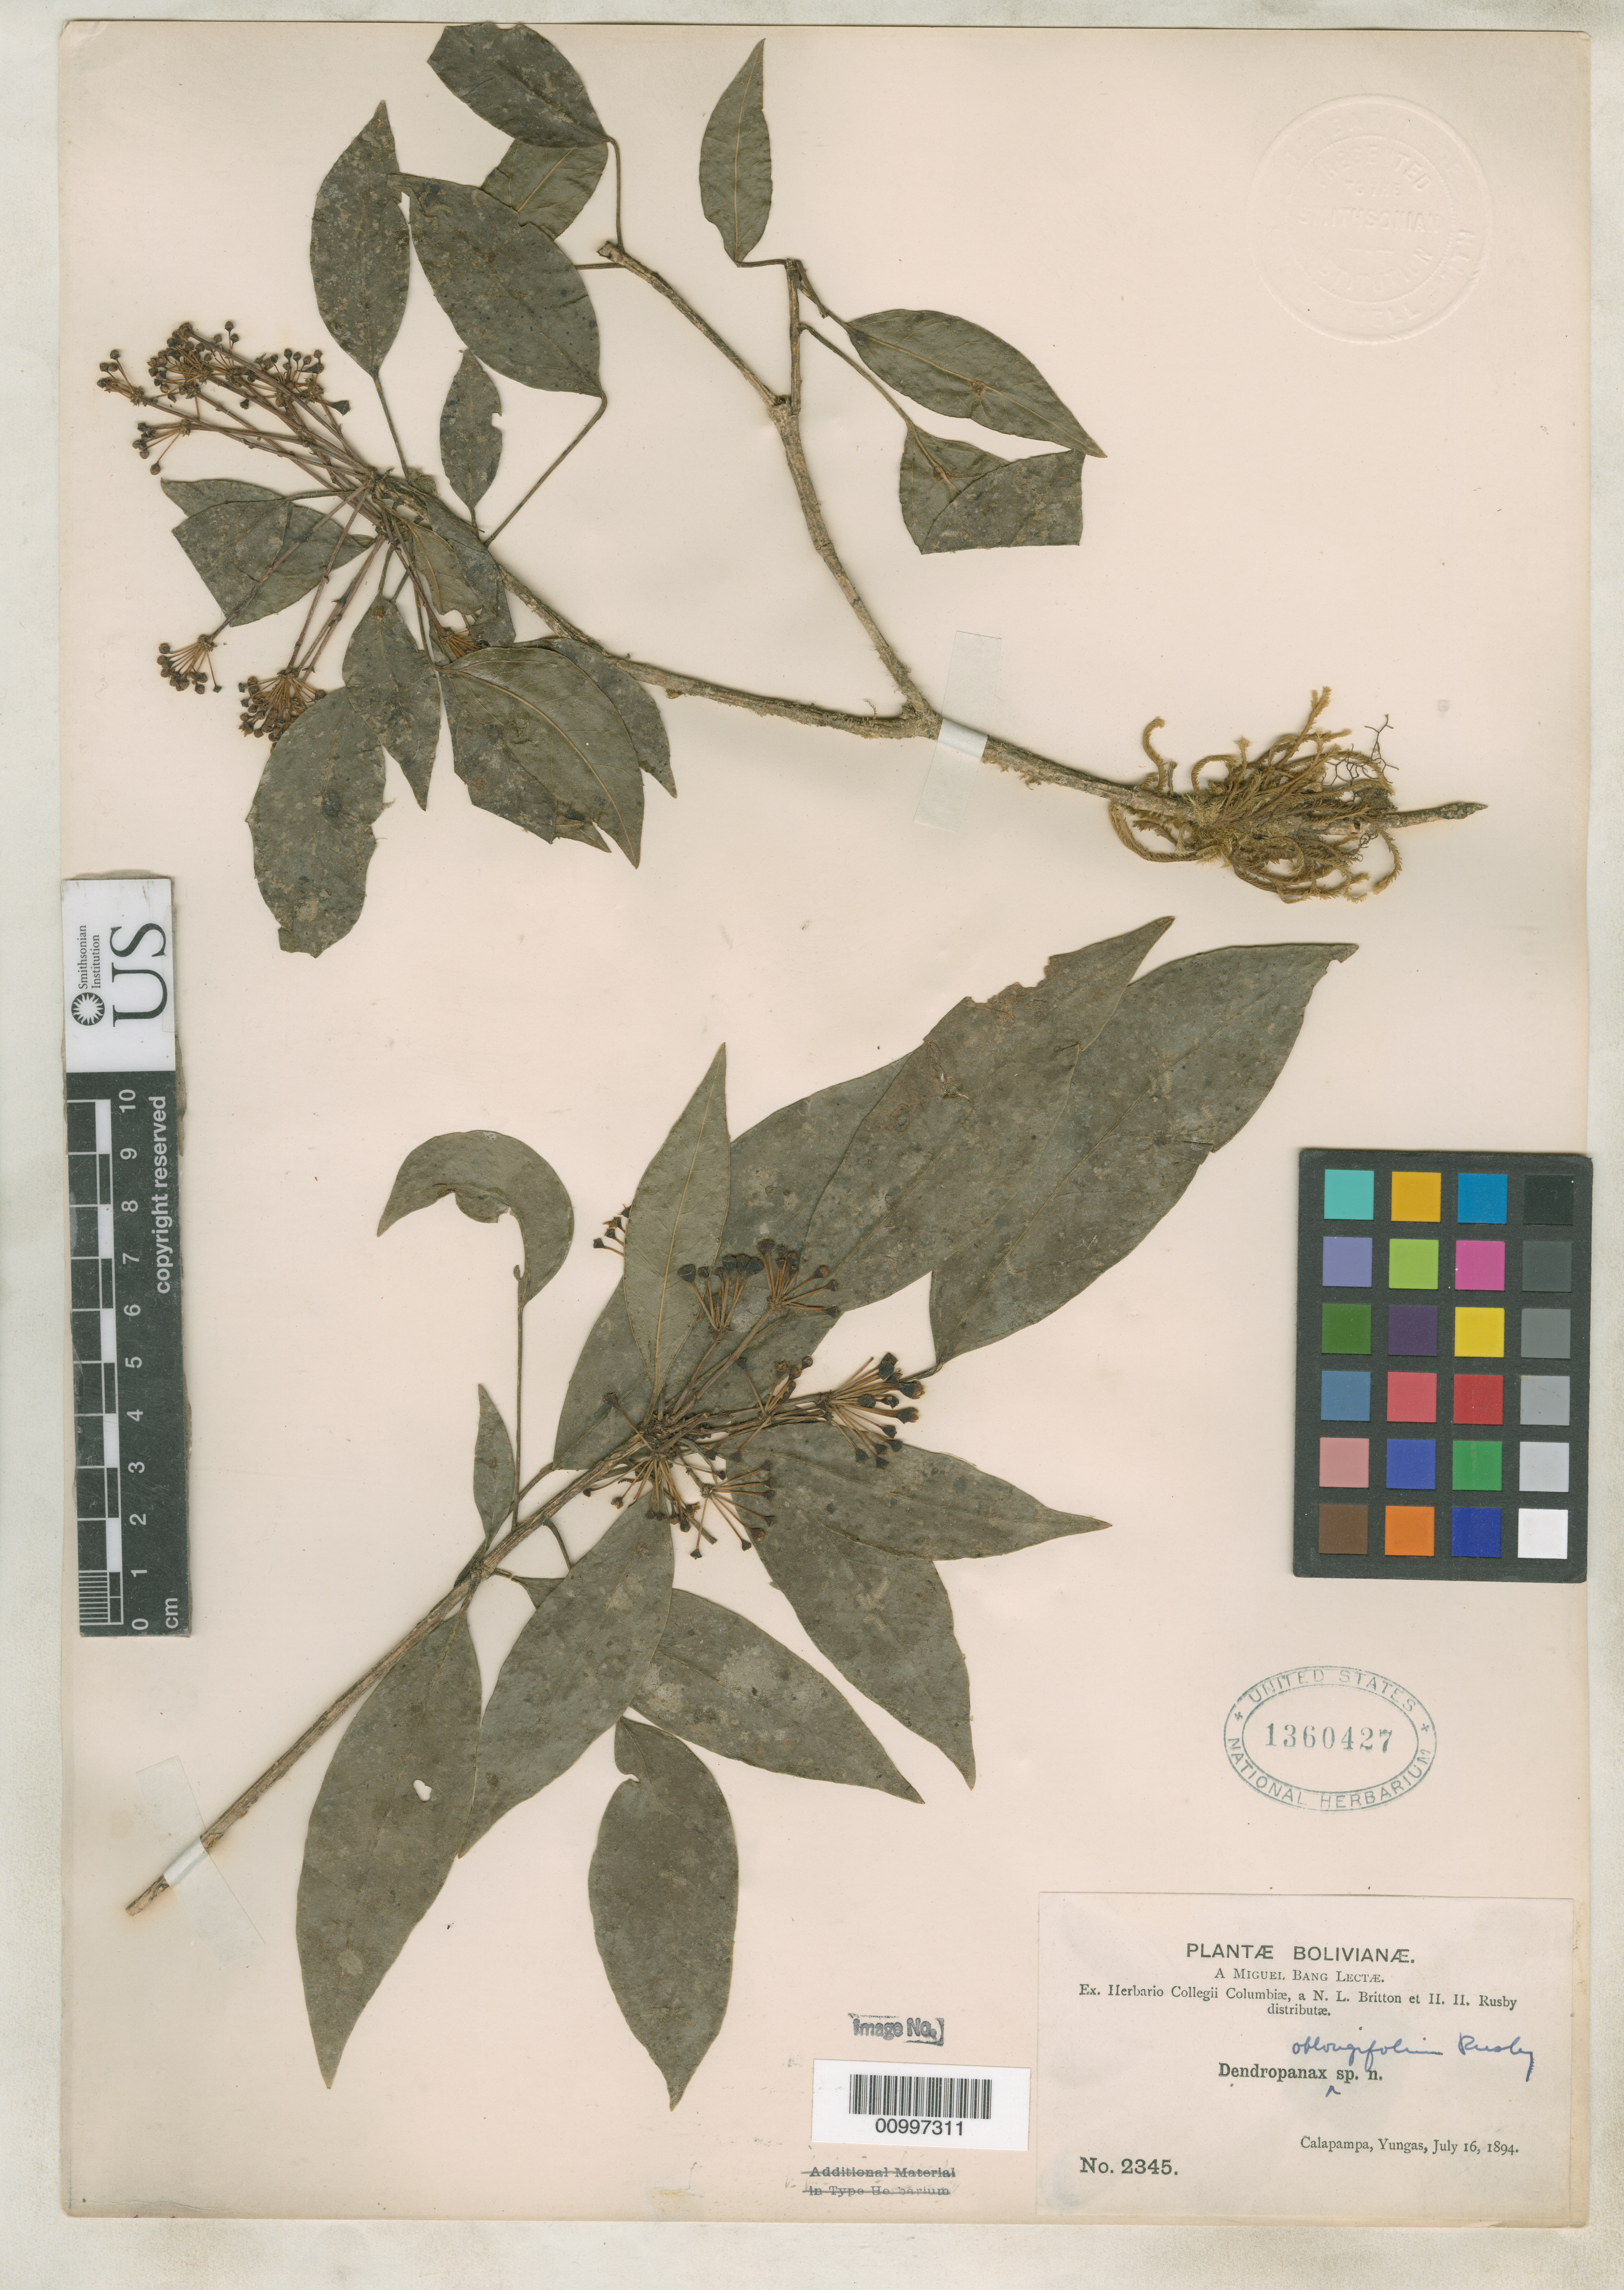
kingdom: Plantae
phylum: Tracheophyta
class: Magnoliopsida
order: Apiales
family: Araliaceae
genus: Dendropanax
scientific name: Dendropanax oblongifolius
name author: Rusby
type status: Isotype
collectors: M. Bang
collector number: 2345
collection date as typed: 16 Jul 1894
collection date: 1894-07-16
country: Bolivia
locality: Calapampa, Yungas.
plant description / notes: From the herbarium of J. Donnell Smith.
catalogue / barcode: US 1360427